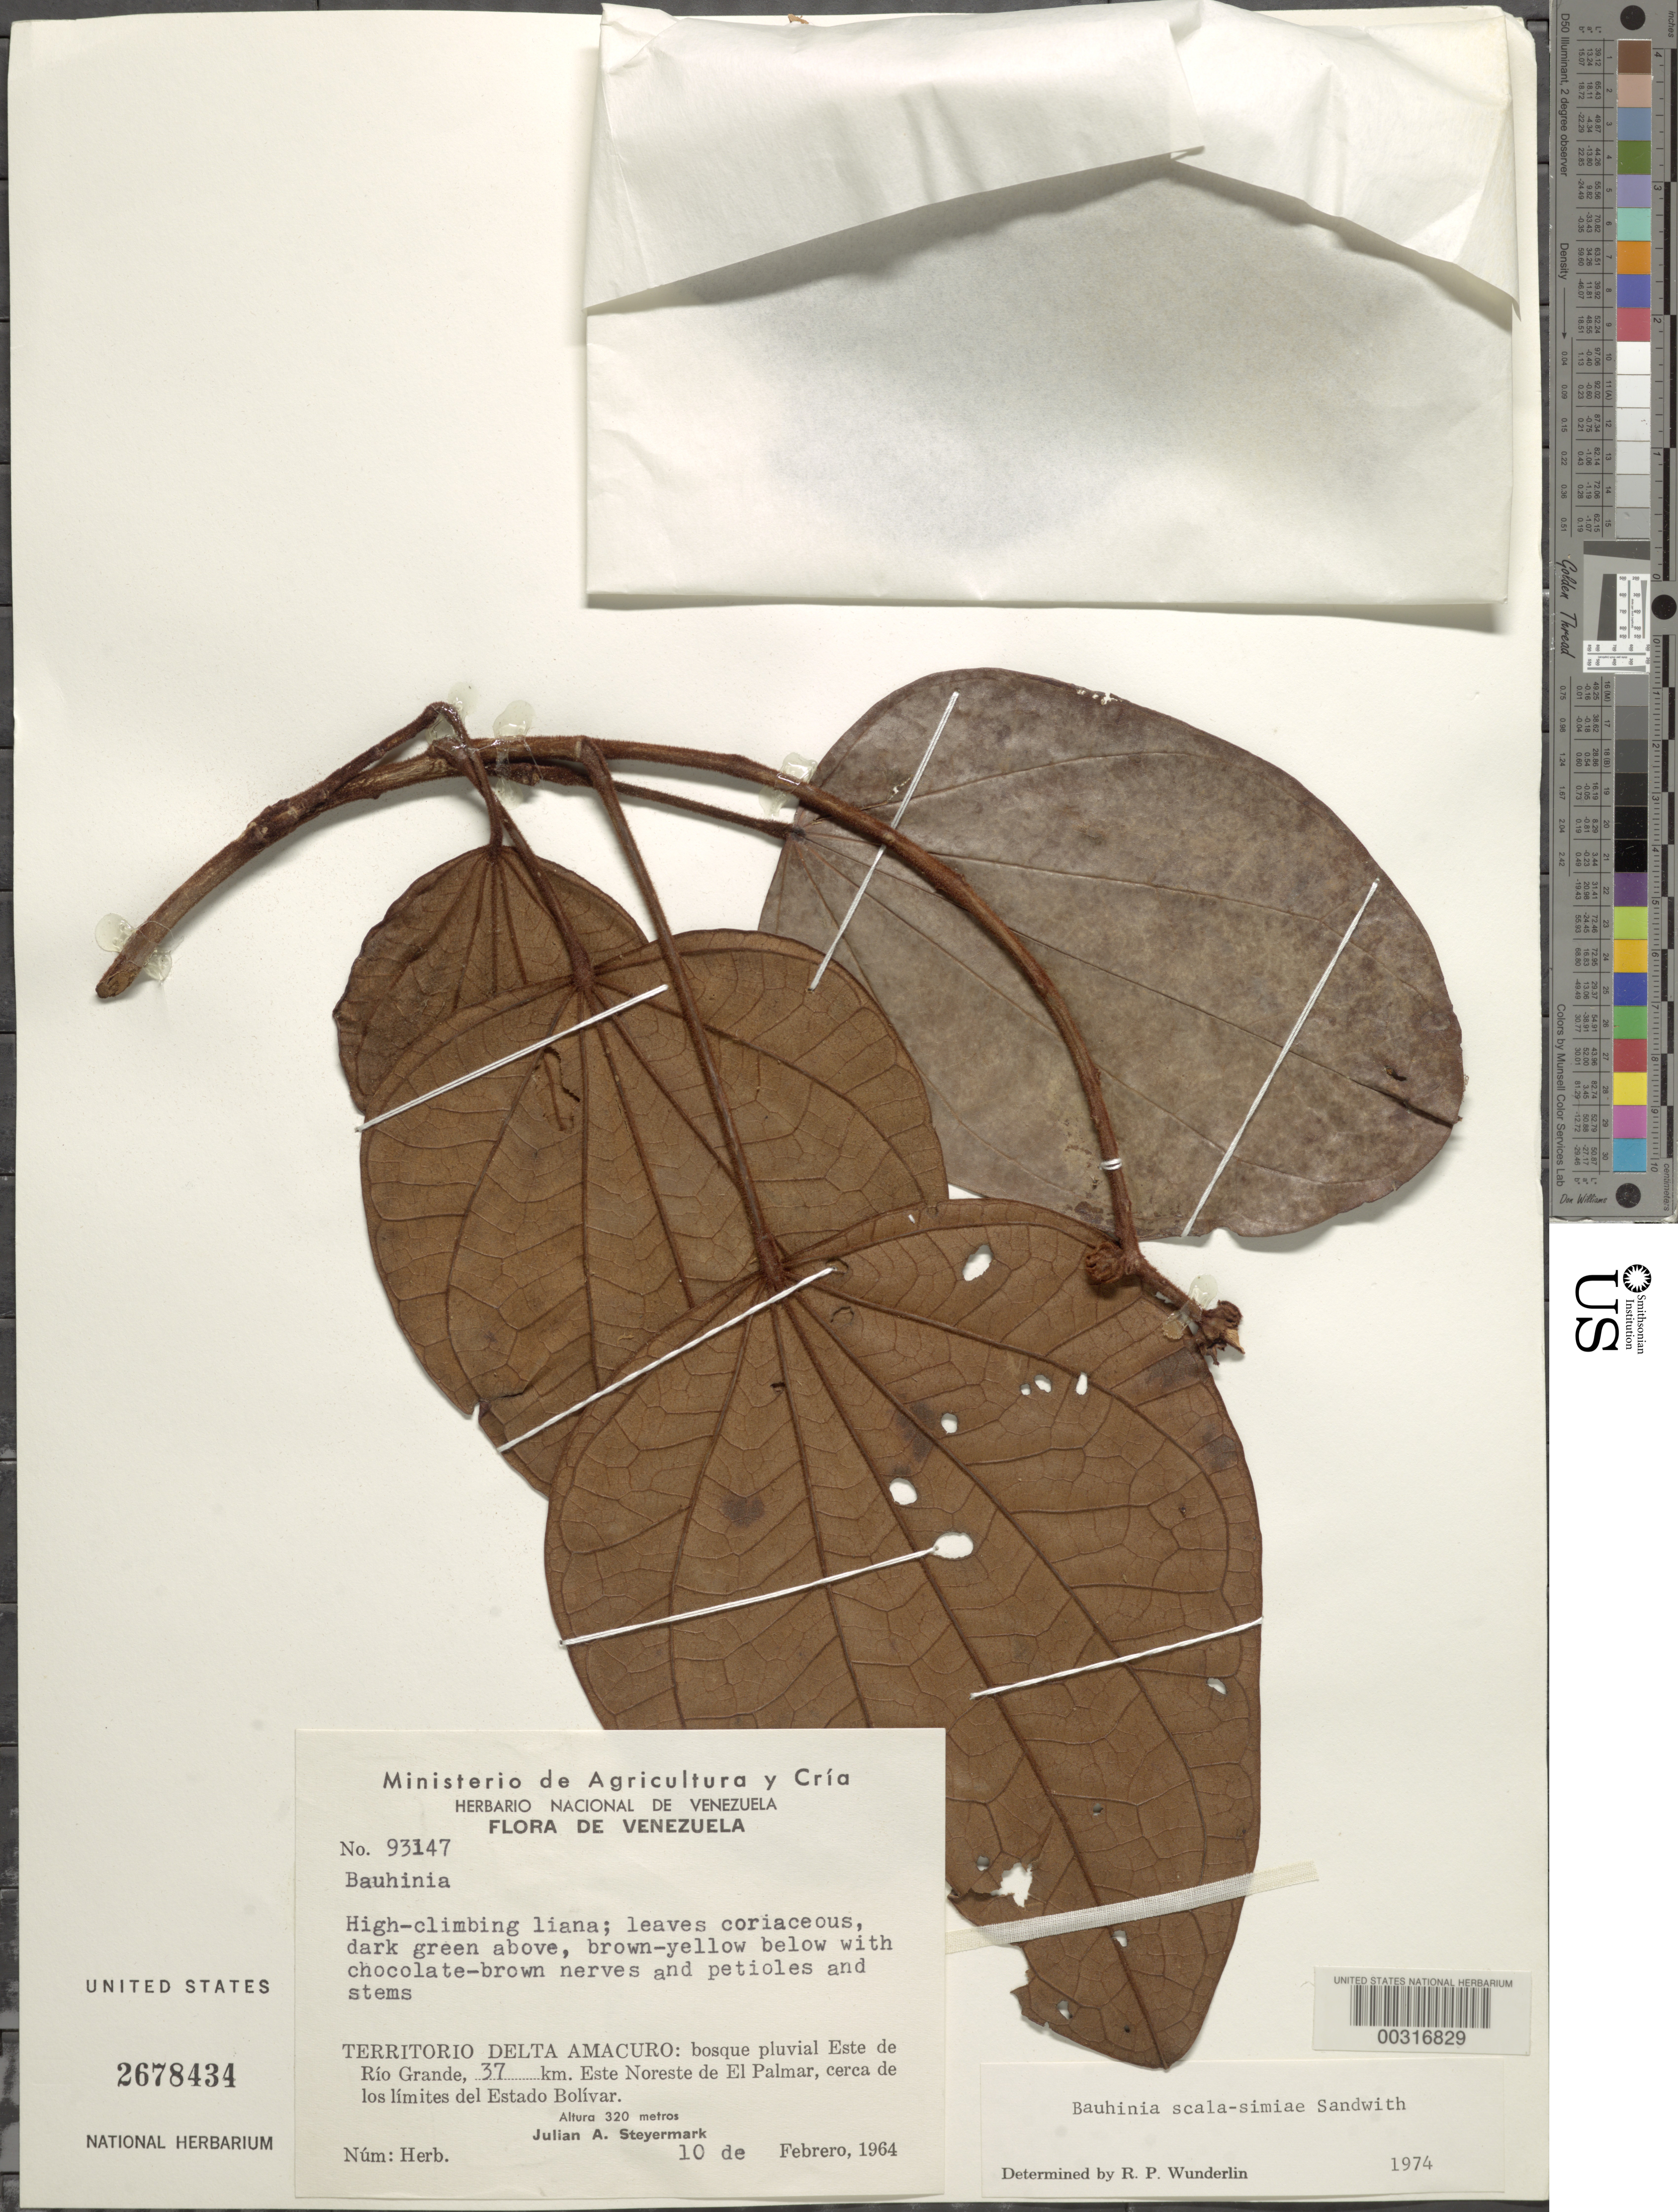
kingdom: Plantae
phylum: Tracheophyta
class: Magnoliopsida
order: Fabales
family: Fabaceae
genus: Bauhinia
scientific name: Bauhinia scala-simiae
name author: Sandwith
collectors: J. Steyermark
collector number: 93147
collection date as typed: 10 Feb 1964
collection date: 1964-02-10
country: Venezuela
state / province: Delta Amacuro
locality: E of rio grande, 37 km ene of el palmar, near the border of the state of bolivar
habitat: Rain forest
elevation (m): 320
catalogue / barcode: US 2678434